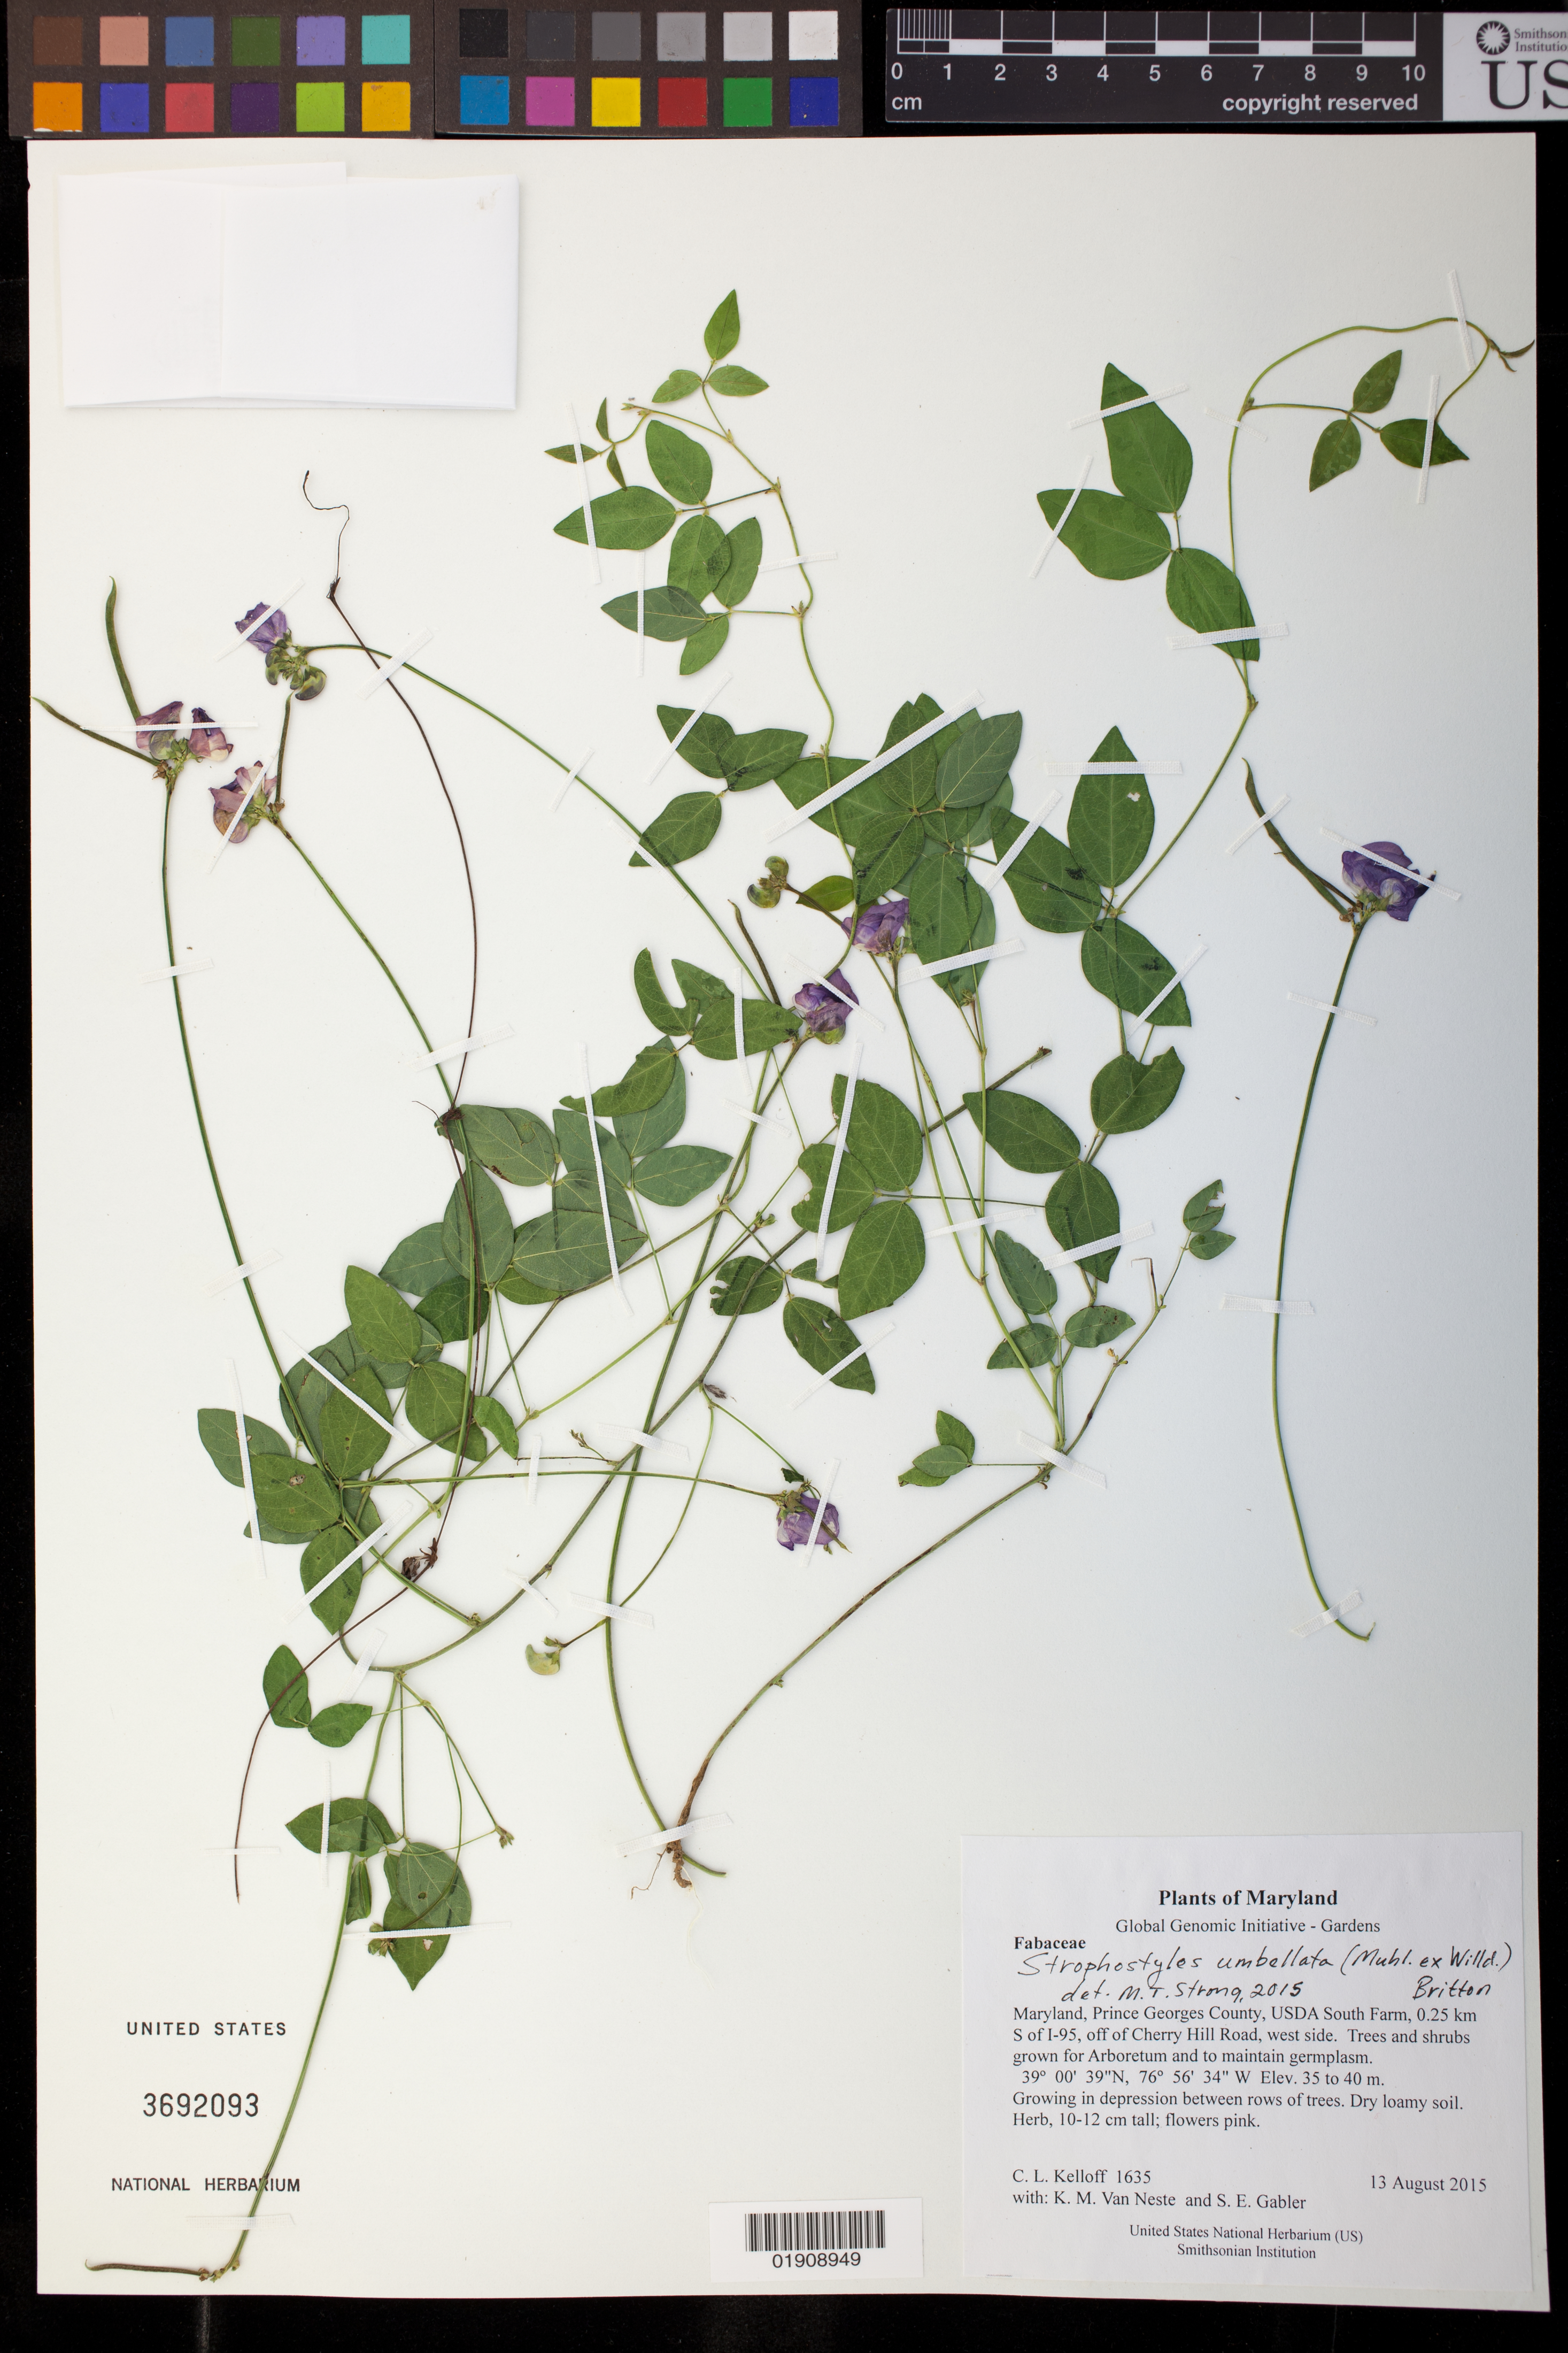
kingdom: Plantae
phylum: Tracheophyta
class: Magnoliopsida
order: Fabales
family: Fabaceae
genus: Strophostyles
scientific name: Strophostyles umbellata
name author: (Muhl. ex Willd.) Britton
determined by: Strong, M. T., (US), Smithsonian Institution - National Museum of Natural History (UNITED STATES)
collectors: C. L. Kelloff, K. M. Van Neste & S. E. Gabler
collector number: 1635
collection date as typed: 13 August 2015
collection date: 2015-08-13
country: United States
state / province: Maryland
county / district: Prince George's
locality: USDA South Farm, 0.25 km S of I-95, off of Cherry Hill Road, west side. Trees and shrubs grown for Arboretum and to maintain germplasm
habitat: Growing in depression between rows of trees. Dry loamy soil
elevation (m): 35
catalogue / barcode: US 3692093